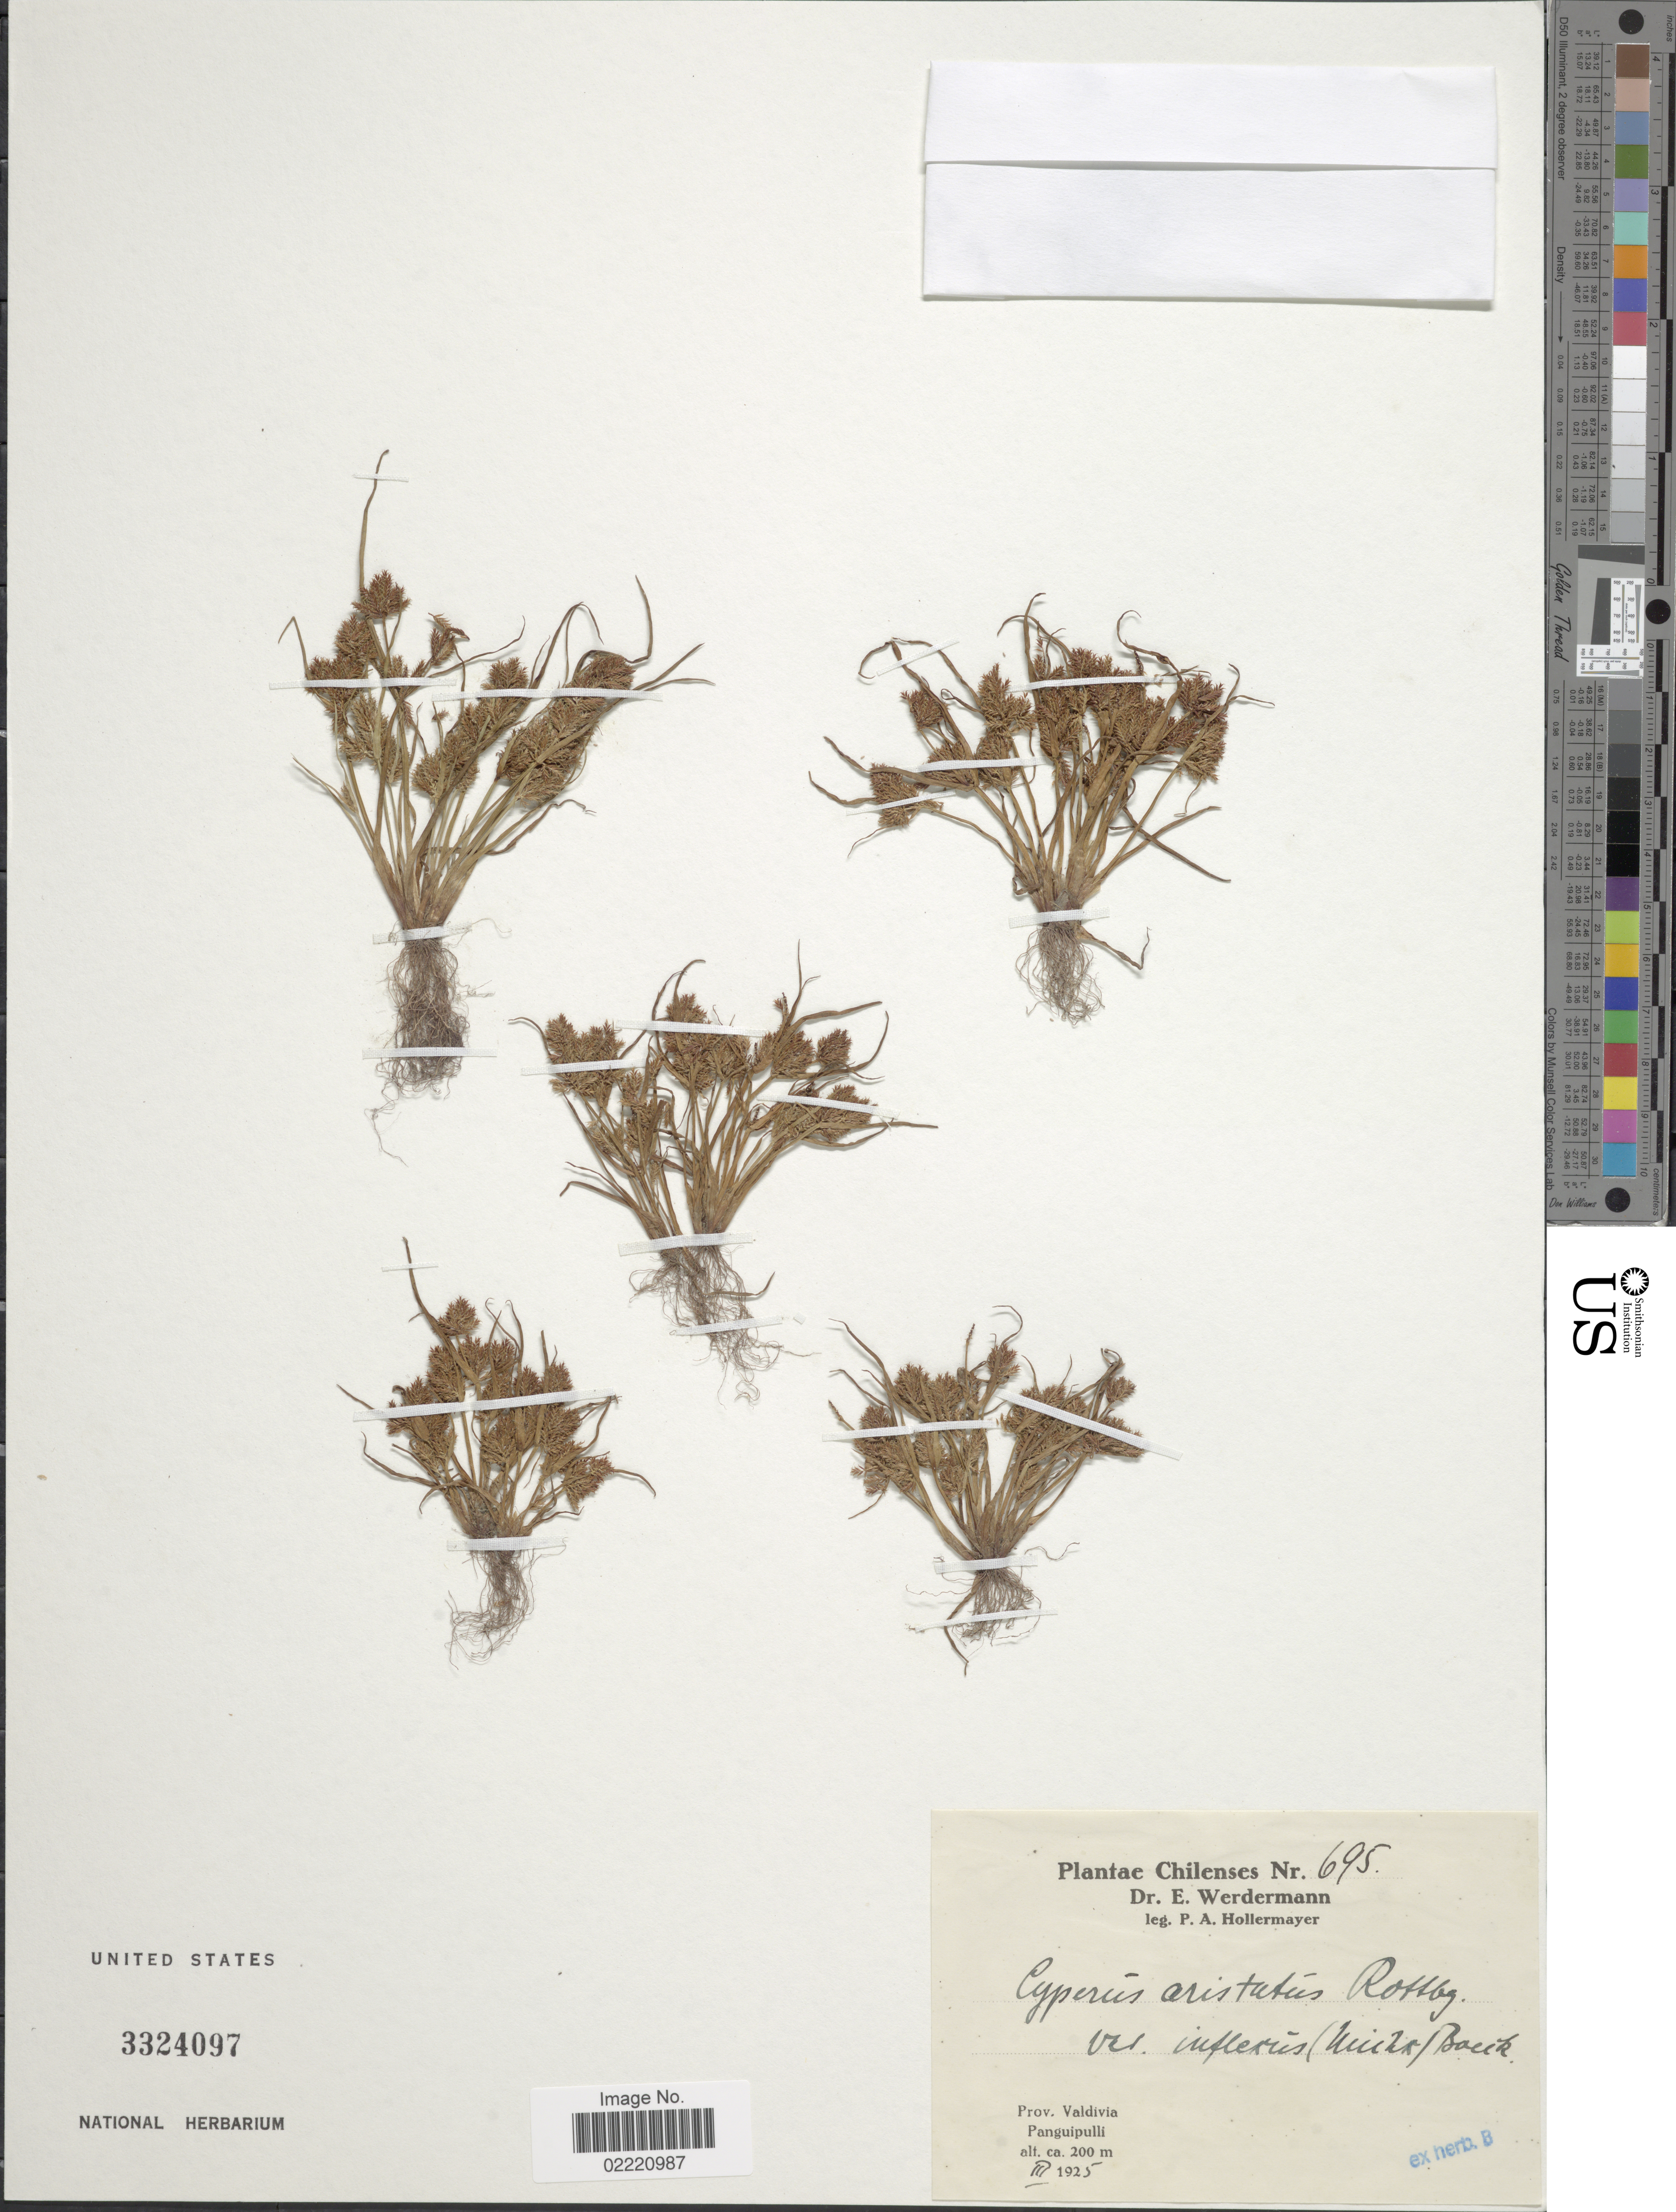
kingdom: Plantae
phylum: Tracheophyta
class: Liliopsida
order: Poales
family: Cyperaceae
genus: Cyperus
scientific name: Cyperus squarrosus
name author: L.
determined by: Strong, Mark T., (BOT), Smithsonian Institution - National Museum of Natural History (UNITED STATES)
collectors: P. Hollermayer & E. Werdermann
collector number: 695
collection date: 1925-03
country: Chile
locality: Chilenses, Prov. Valdivia, Panguipulli.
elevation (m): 200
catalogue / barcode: US 3324097